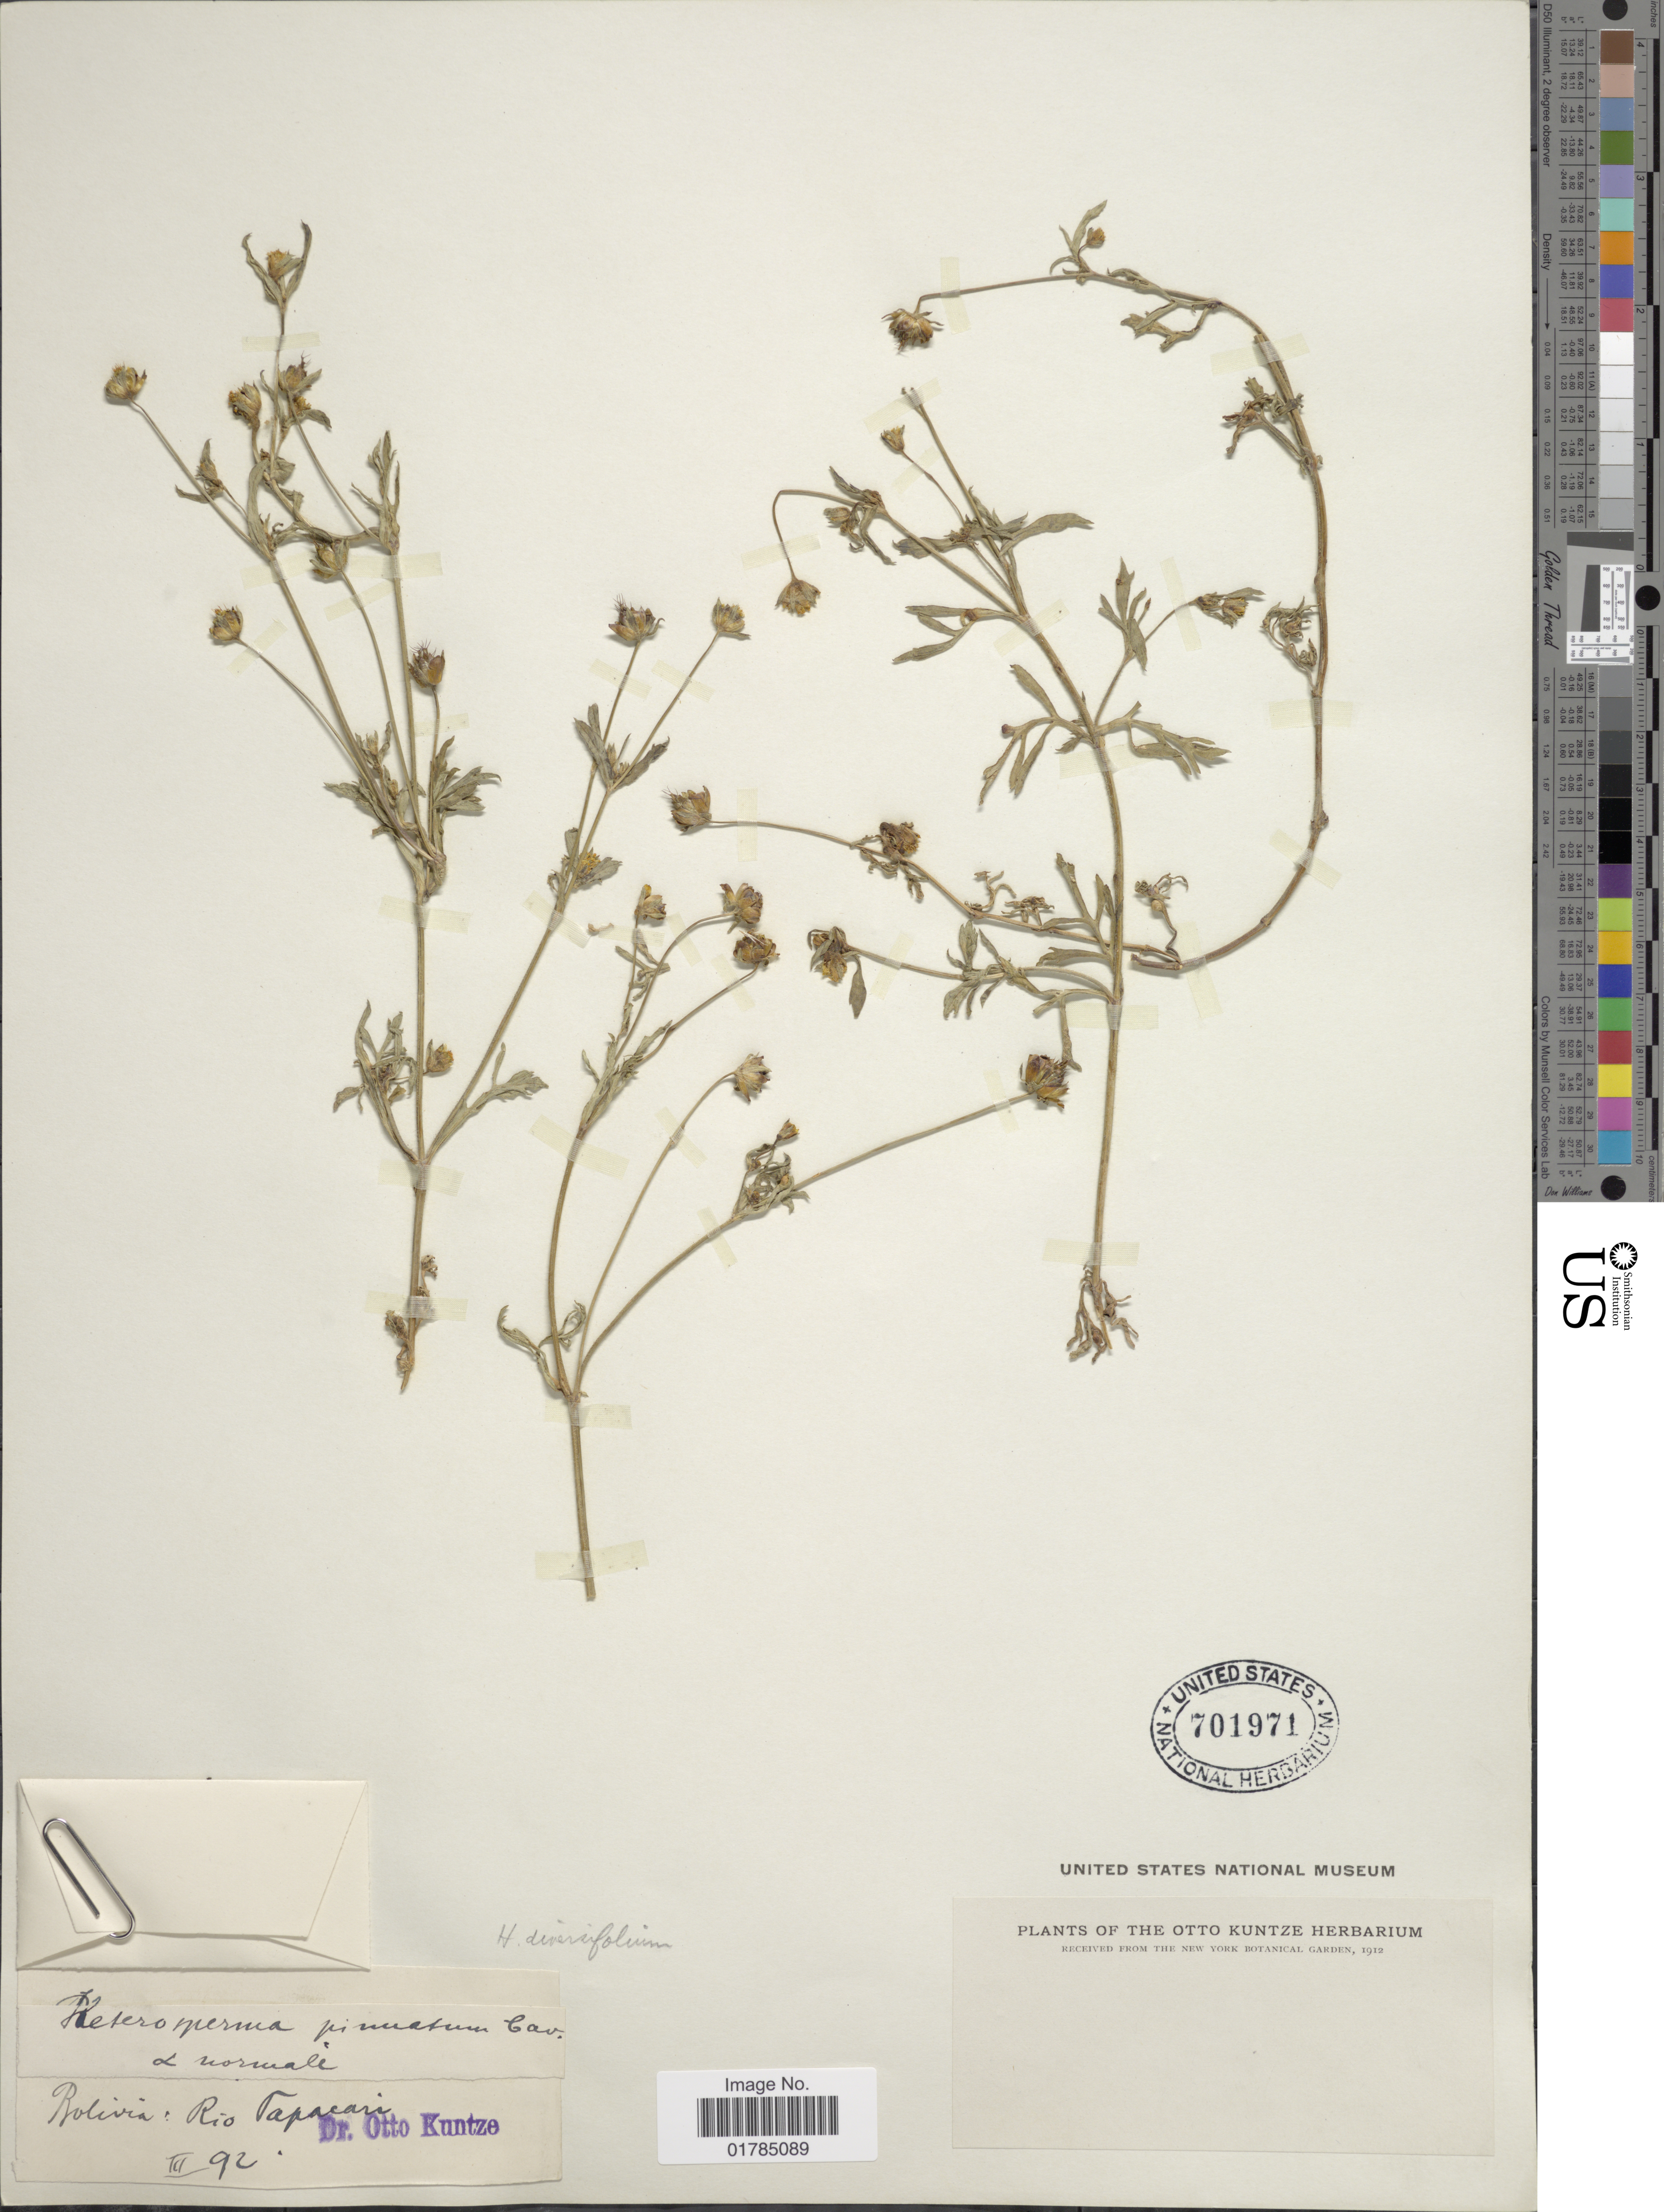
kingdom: Plantae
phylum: Tracheophyta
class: Magnoliopsida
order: Asterales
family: Asteraceae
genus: Heterosperma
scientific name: Heterosperma diversifolium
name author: Kunth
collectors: C.E.O. Kuntze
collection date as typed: Transcribed d/m/y: /3/92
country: Ecuador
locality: Rio Tapacari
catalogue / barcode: US 701971